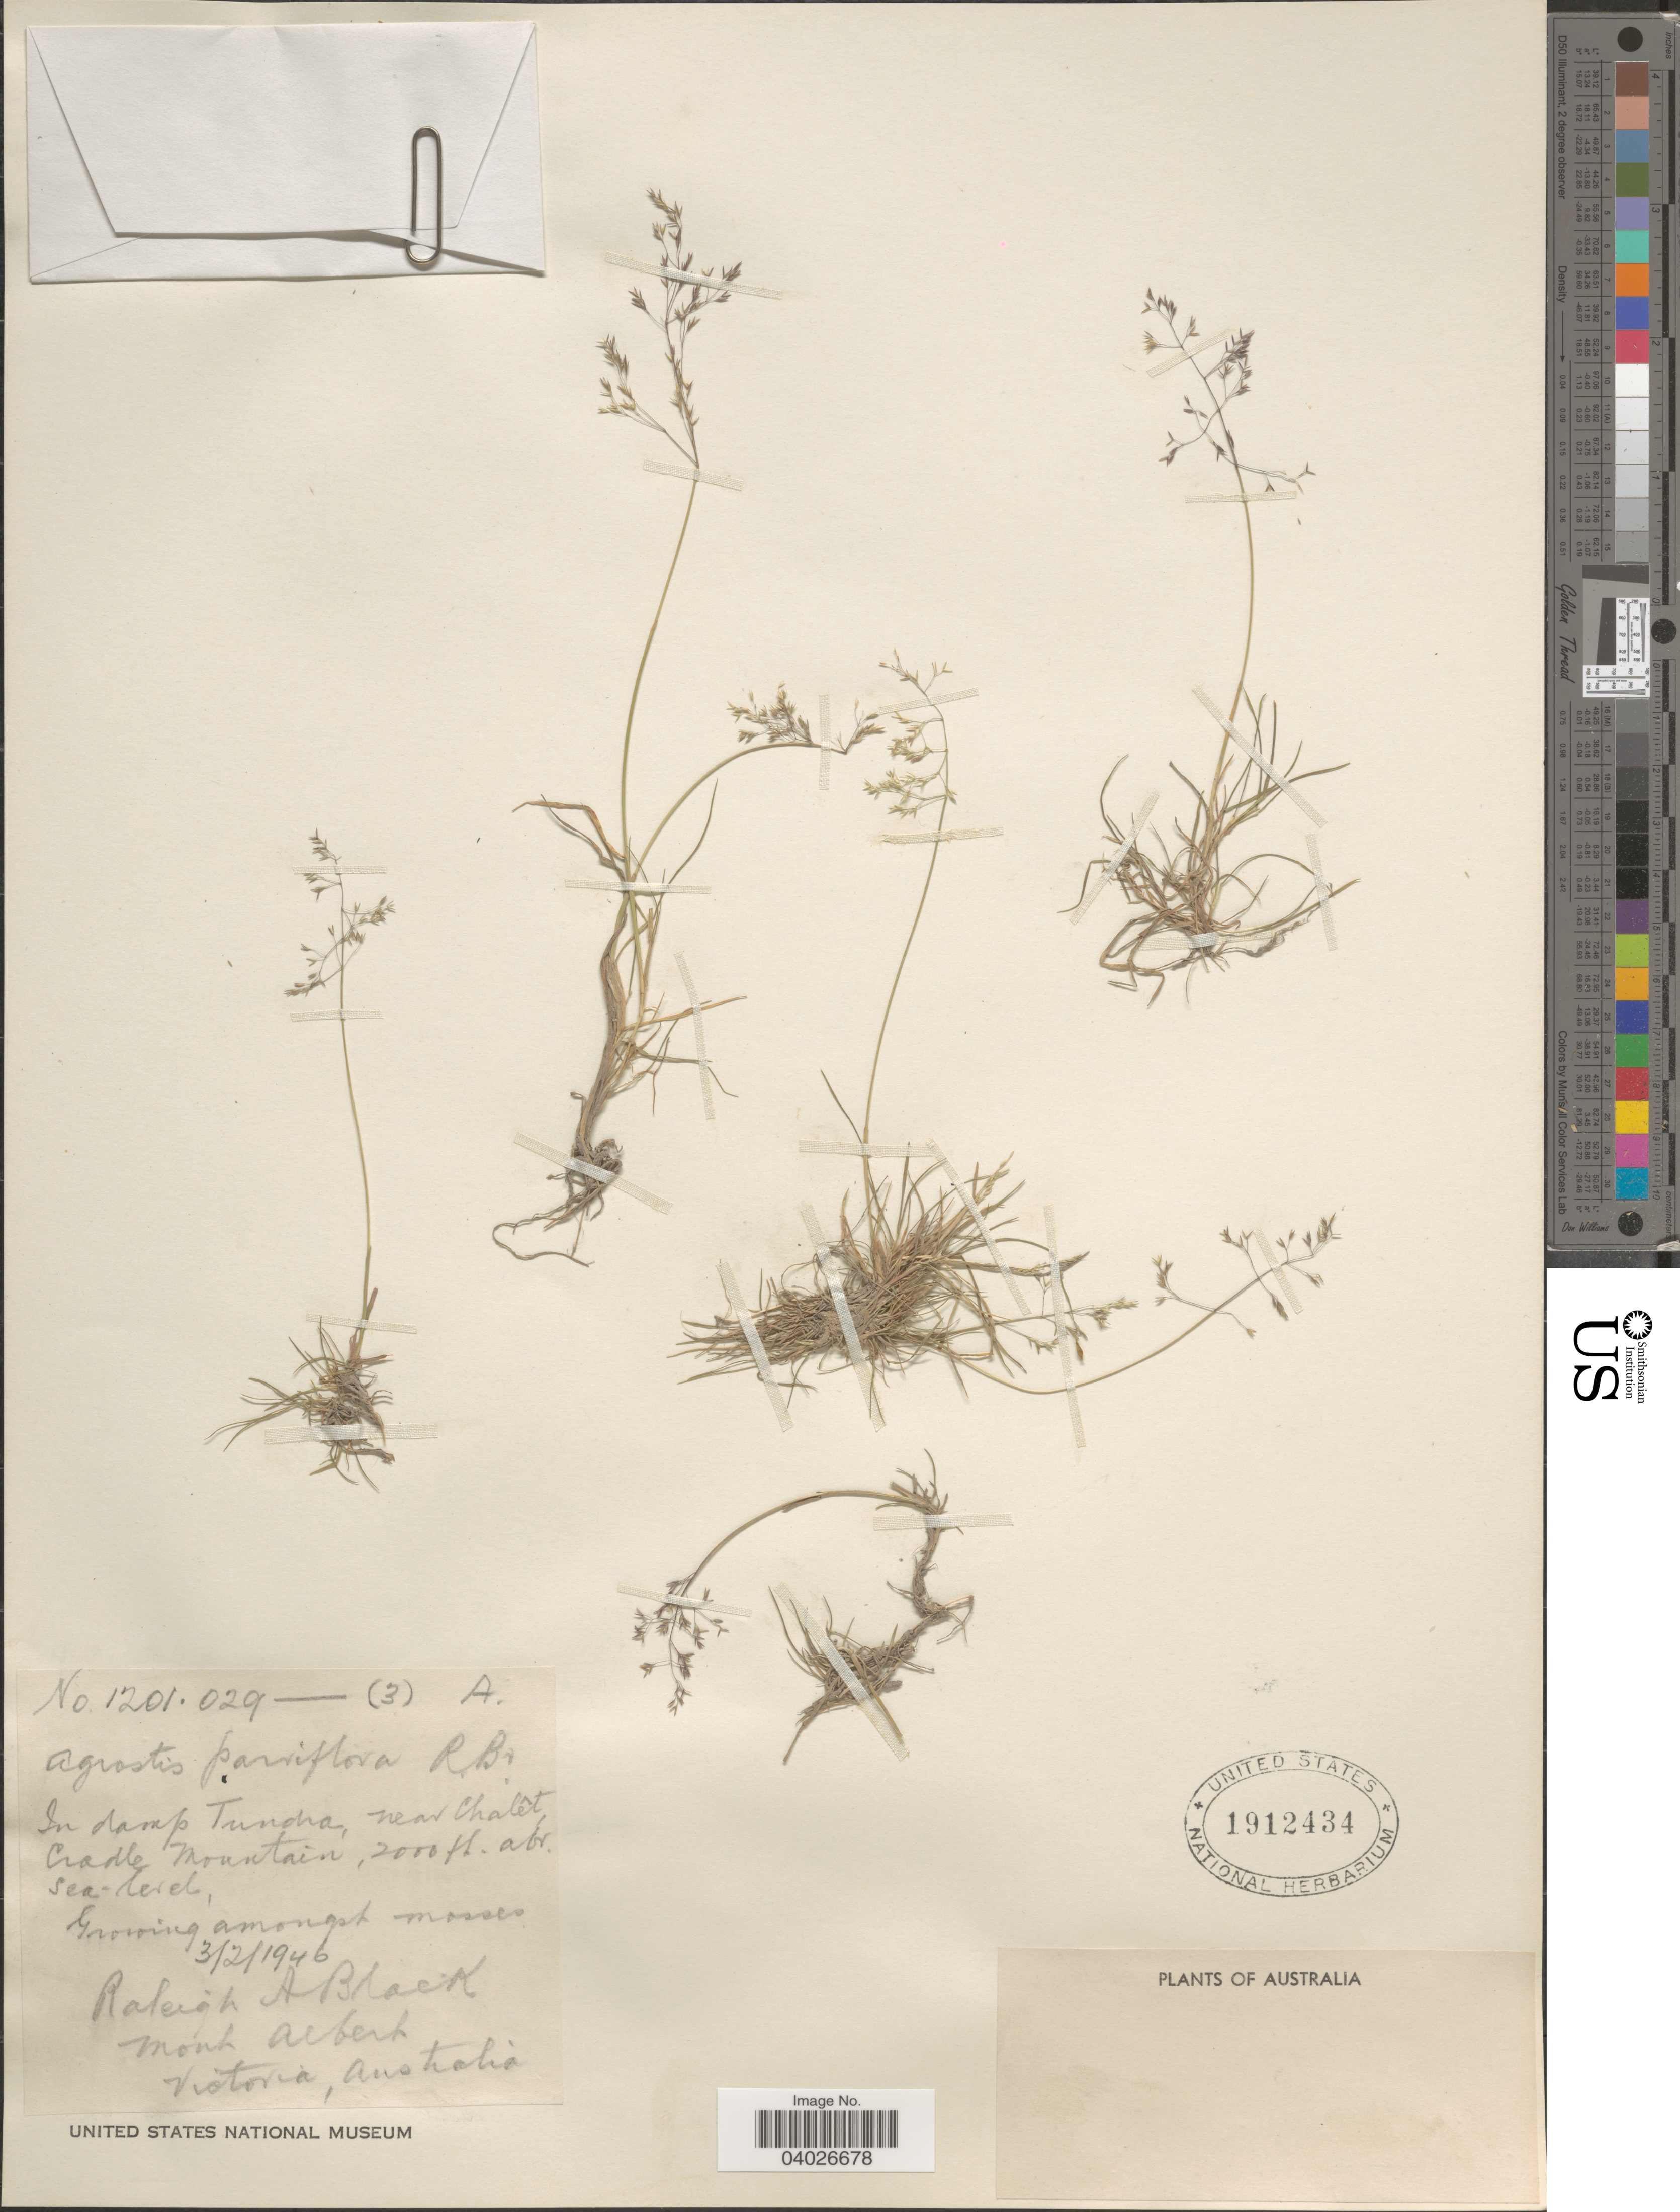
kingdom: Plantae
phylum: Tracheophyta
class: Liliopsida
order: Poales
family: Poaceae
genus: Agrostis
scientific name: Agrostis parviflora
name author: R. Br.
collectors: R. A. Black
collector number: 1201029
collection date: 1946-02-03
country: Australia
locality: In damp Tundra, near Chalêt Cradle Mountain.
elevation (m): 610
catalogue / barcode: US 1912434